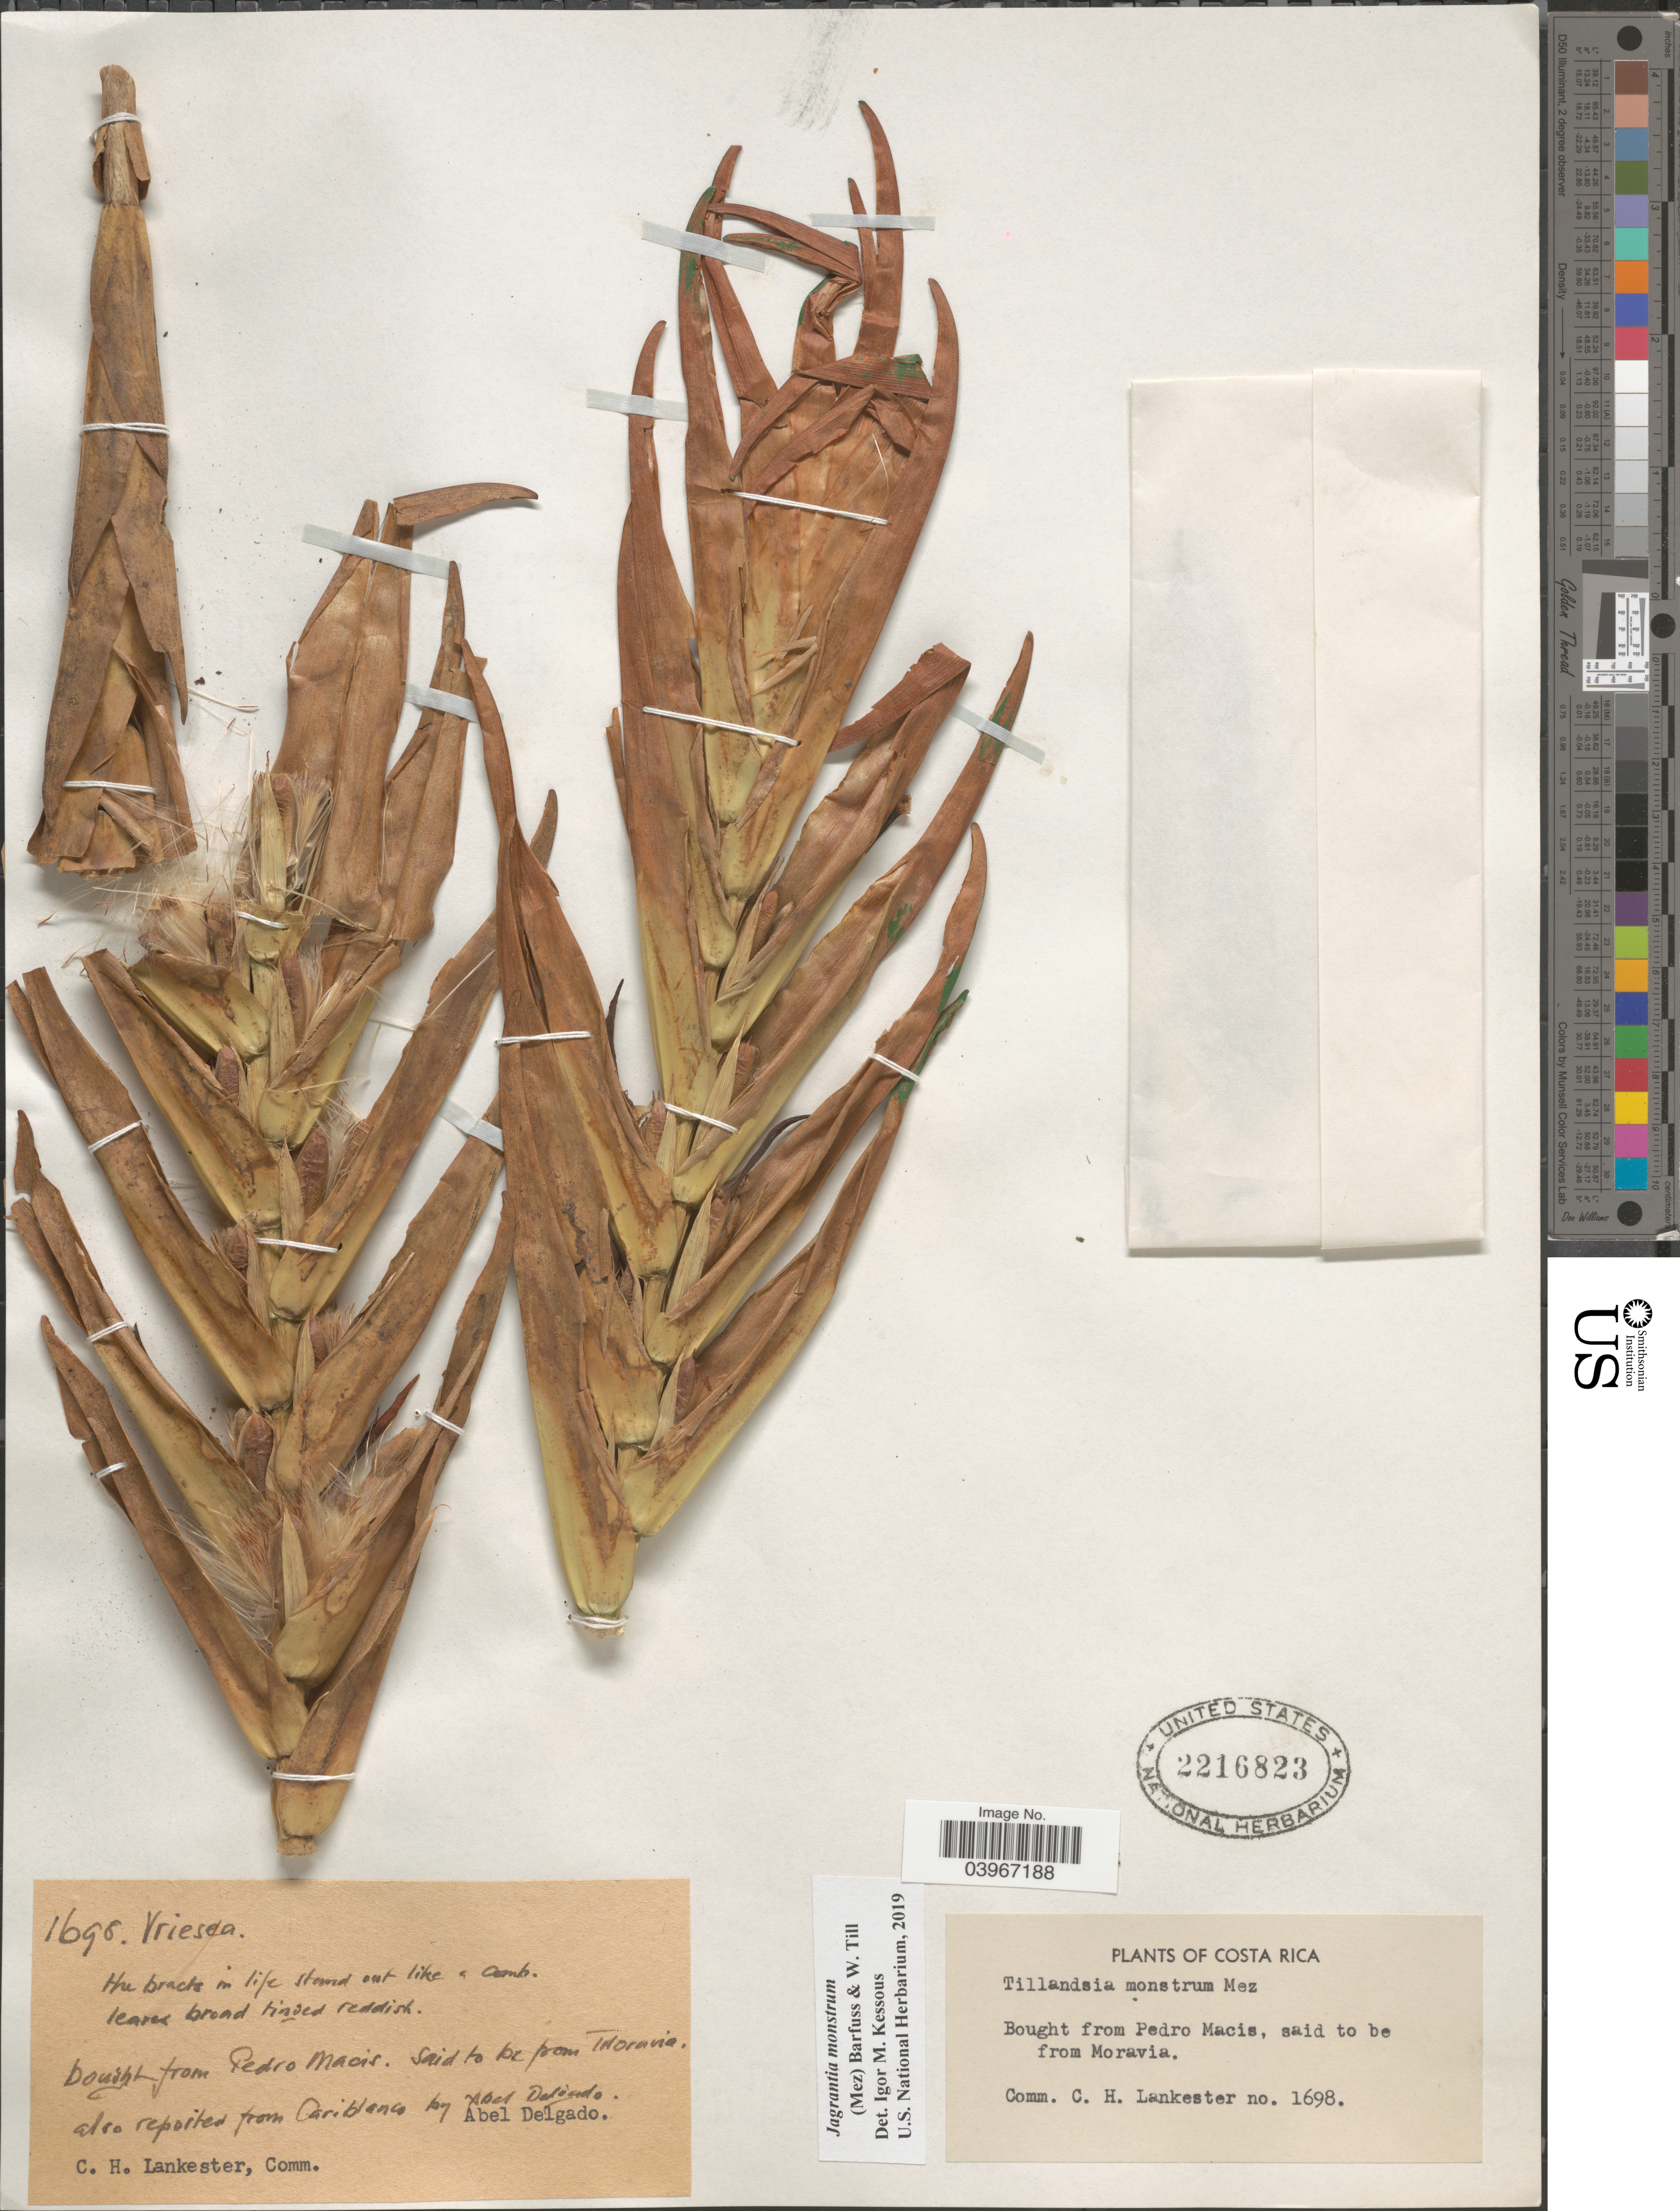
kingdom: Plantae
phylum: Tracheophyta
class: Liliopsida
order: Poales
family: Bromeliaceae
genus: Jagrantia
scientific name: Jagrantia monstrum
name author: (Mez) Barfuss & W. Till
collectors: A. A. Delgado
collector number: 1698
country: Costa Rica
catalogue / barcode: US 2216823